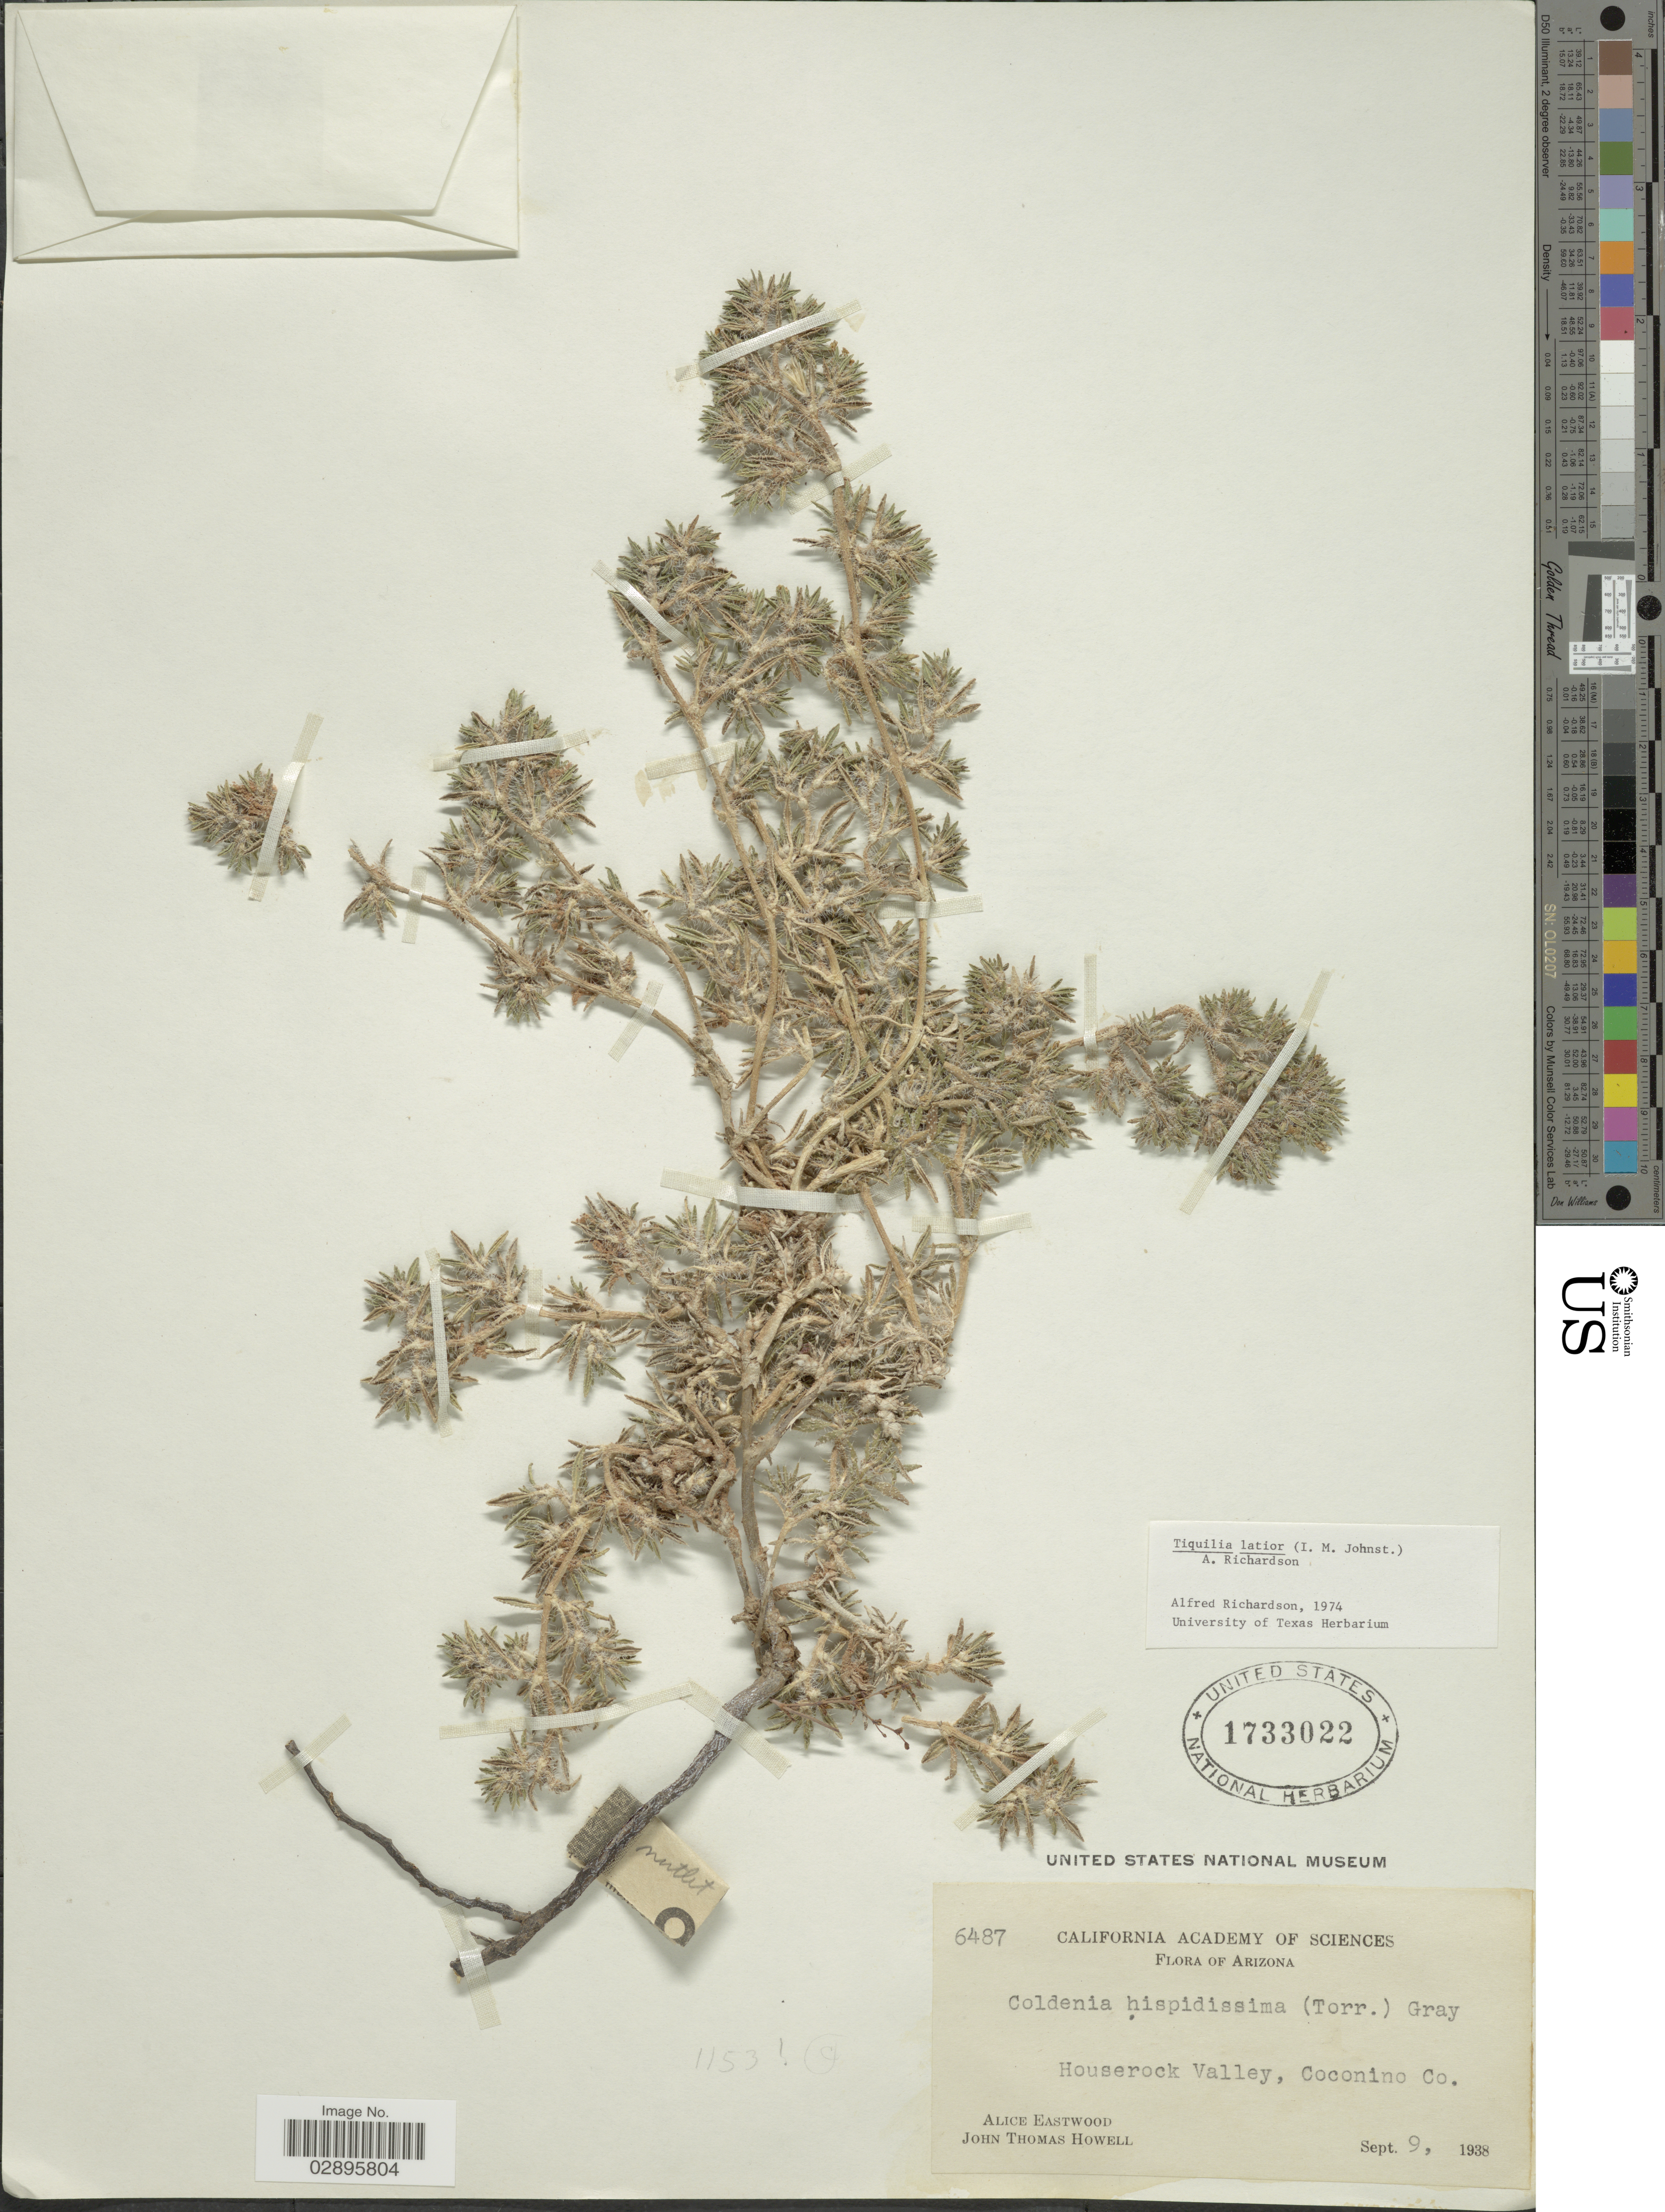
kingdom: Plantae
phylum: Tracheophyta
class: Magnoliopsida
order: Boraginales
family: Ehretiaceae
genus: Tiquilia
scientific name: Tiquilia latior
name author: (I.M. Johnst.) A.T. Richardson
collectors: A. Eastwood & J. T. Howell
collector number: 6487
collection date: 1938-09-09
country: United States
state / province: Arizona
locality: Houserock Valley, Coconino Co.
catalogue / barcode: US 1733022